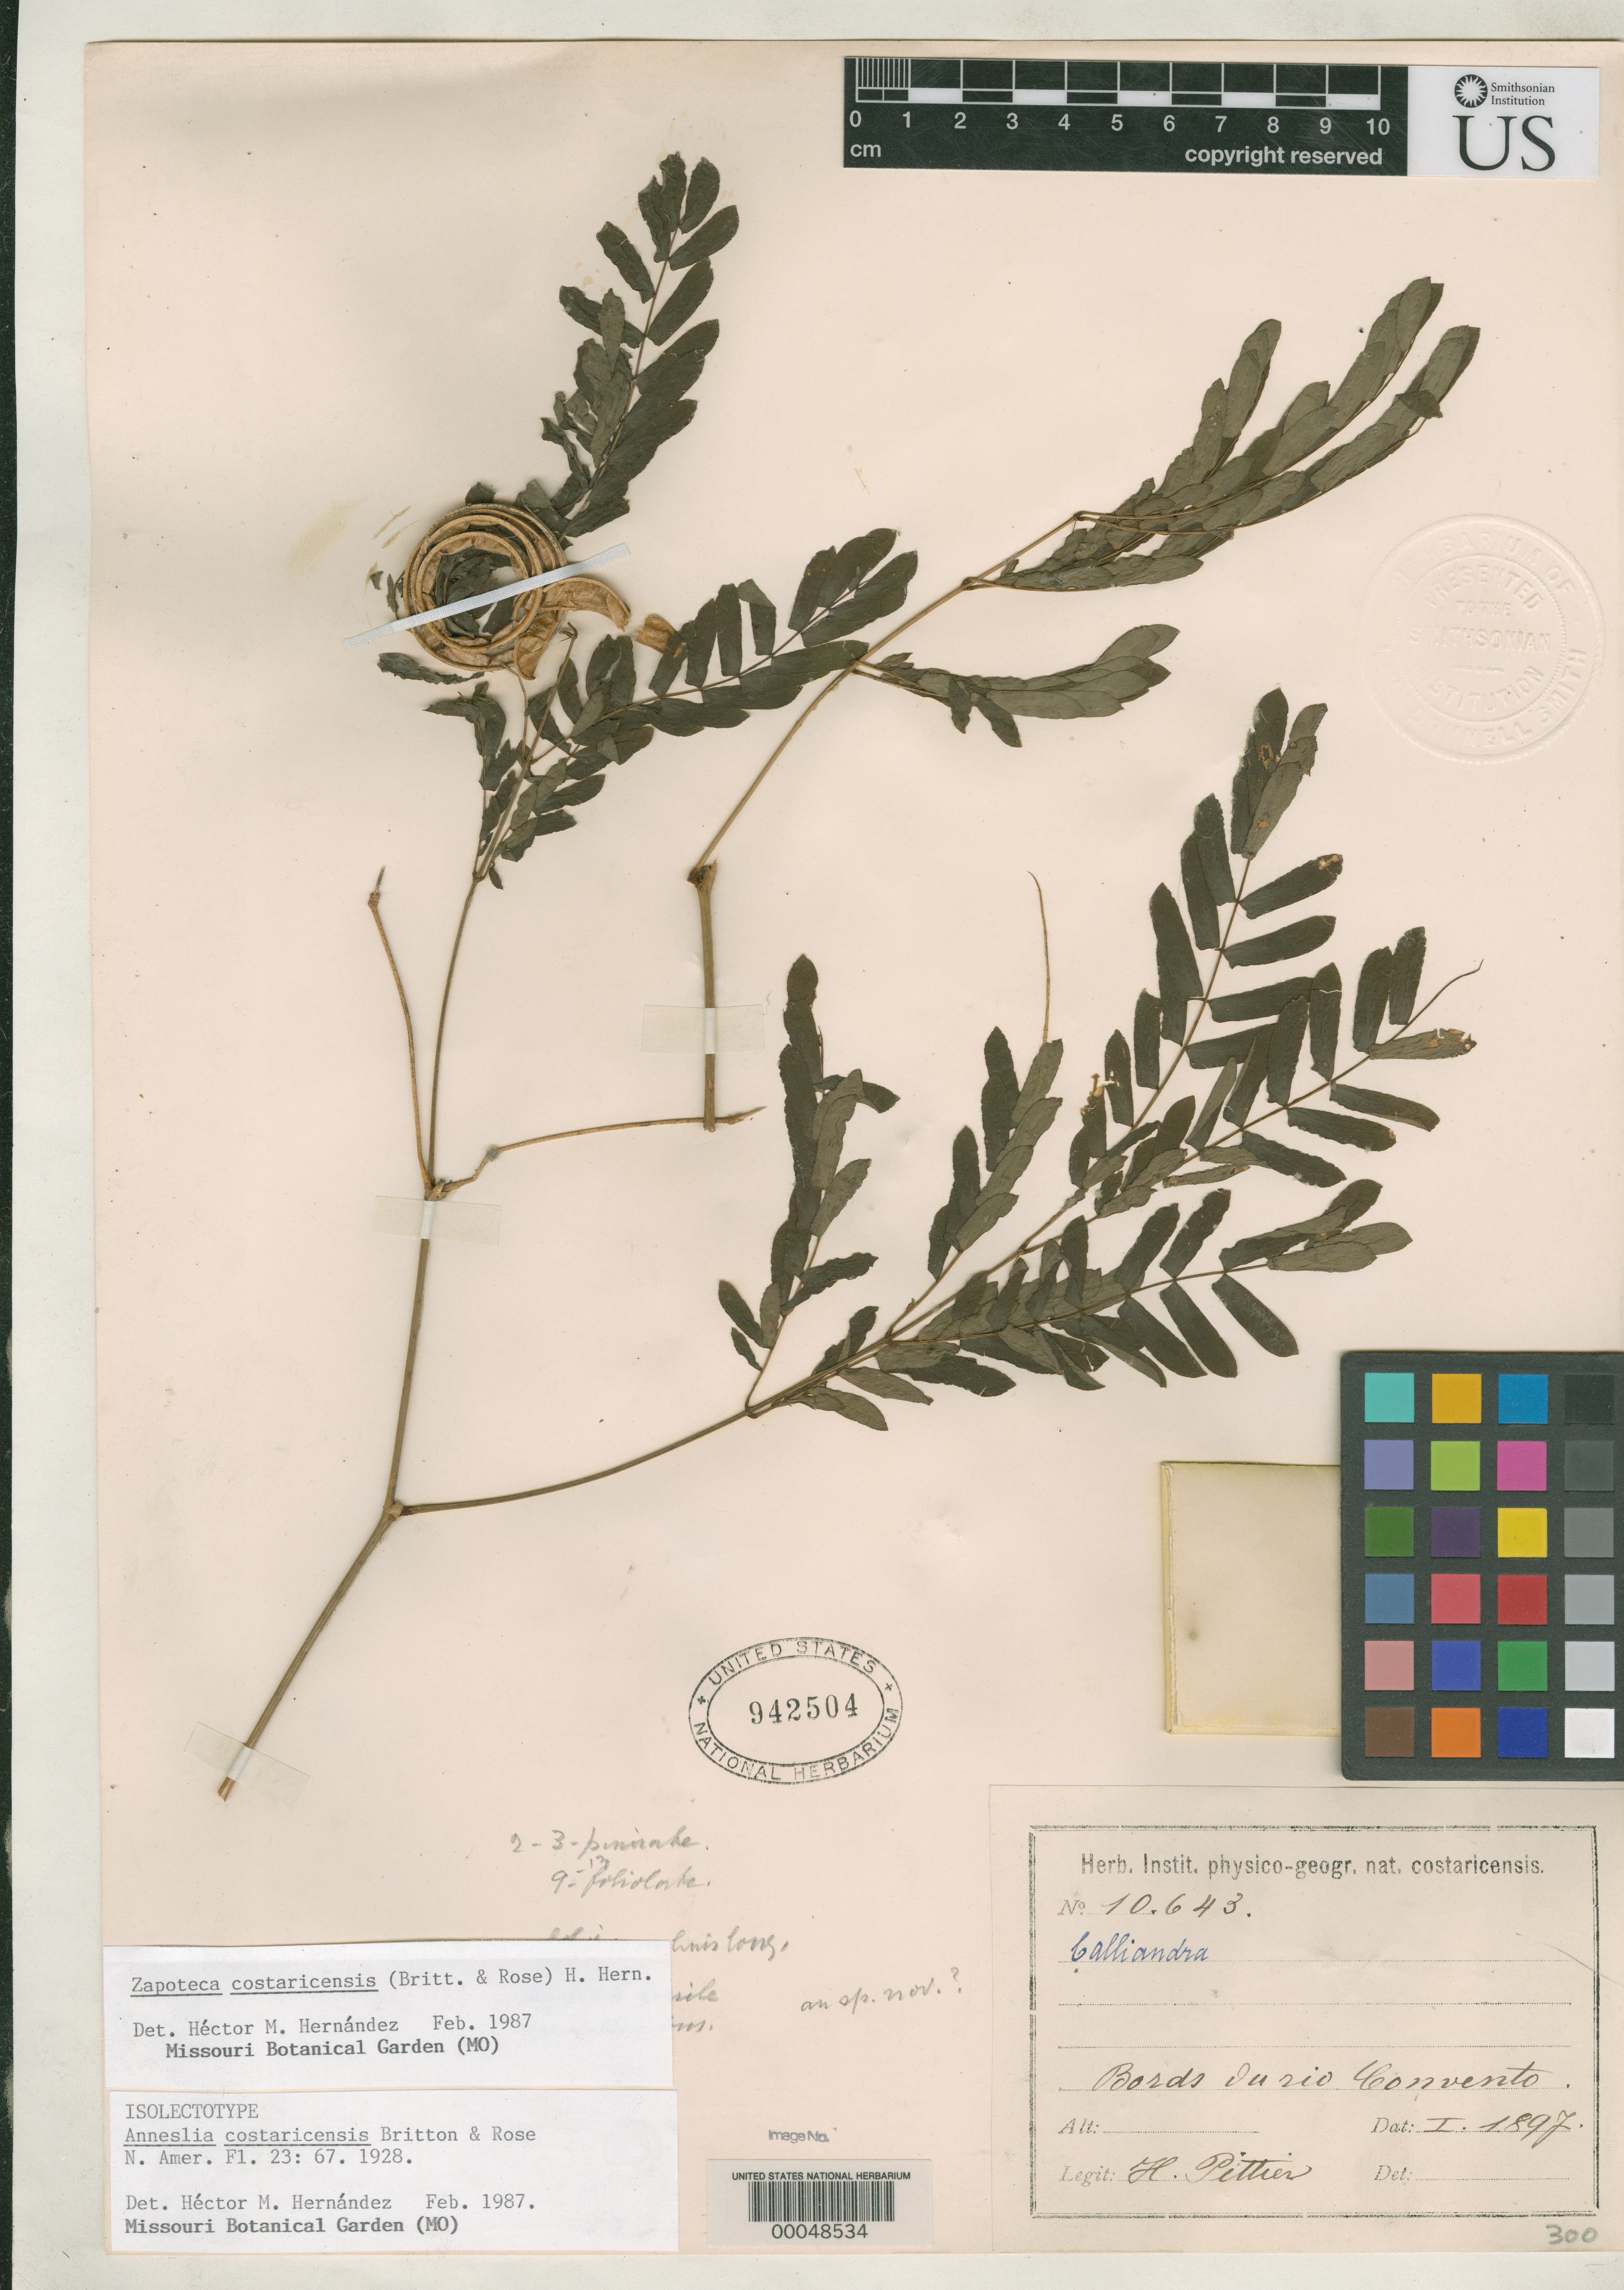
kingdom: Plantae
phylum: Tracheophyta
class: Magnoliopsida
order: Fabales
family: Fabaceae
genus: Anneslia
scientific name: Anneslia costaricensis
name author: Britton & Rose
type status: Isolectotype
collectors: H. F. Pittier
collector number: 10643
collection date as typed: Jan 1897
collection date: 1897-01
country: Costa Rica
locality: Bords du Rio Convento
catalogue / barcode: US 942504